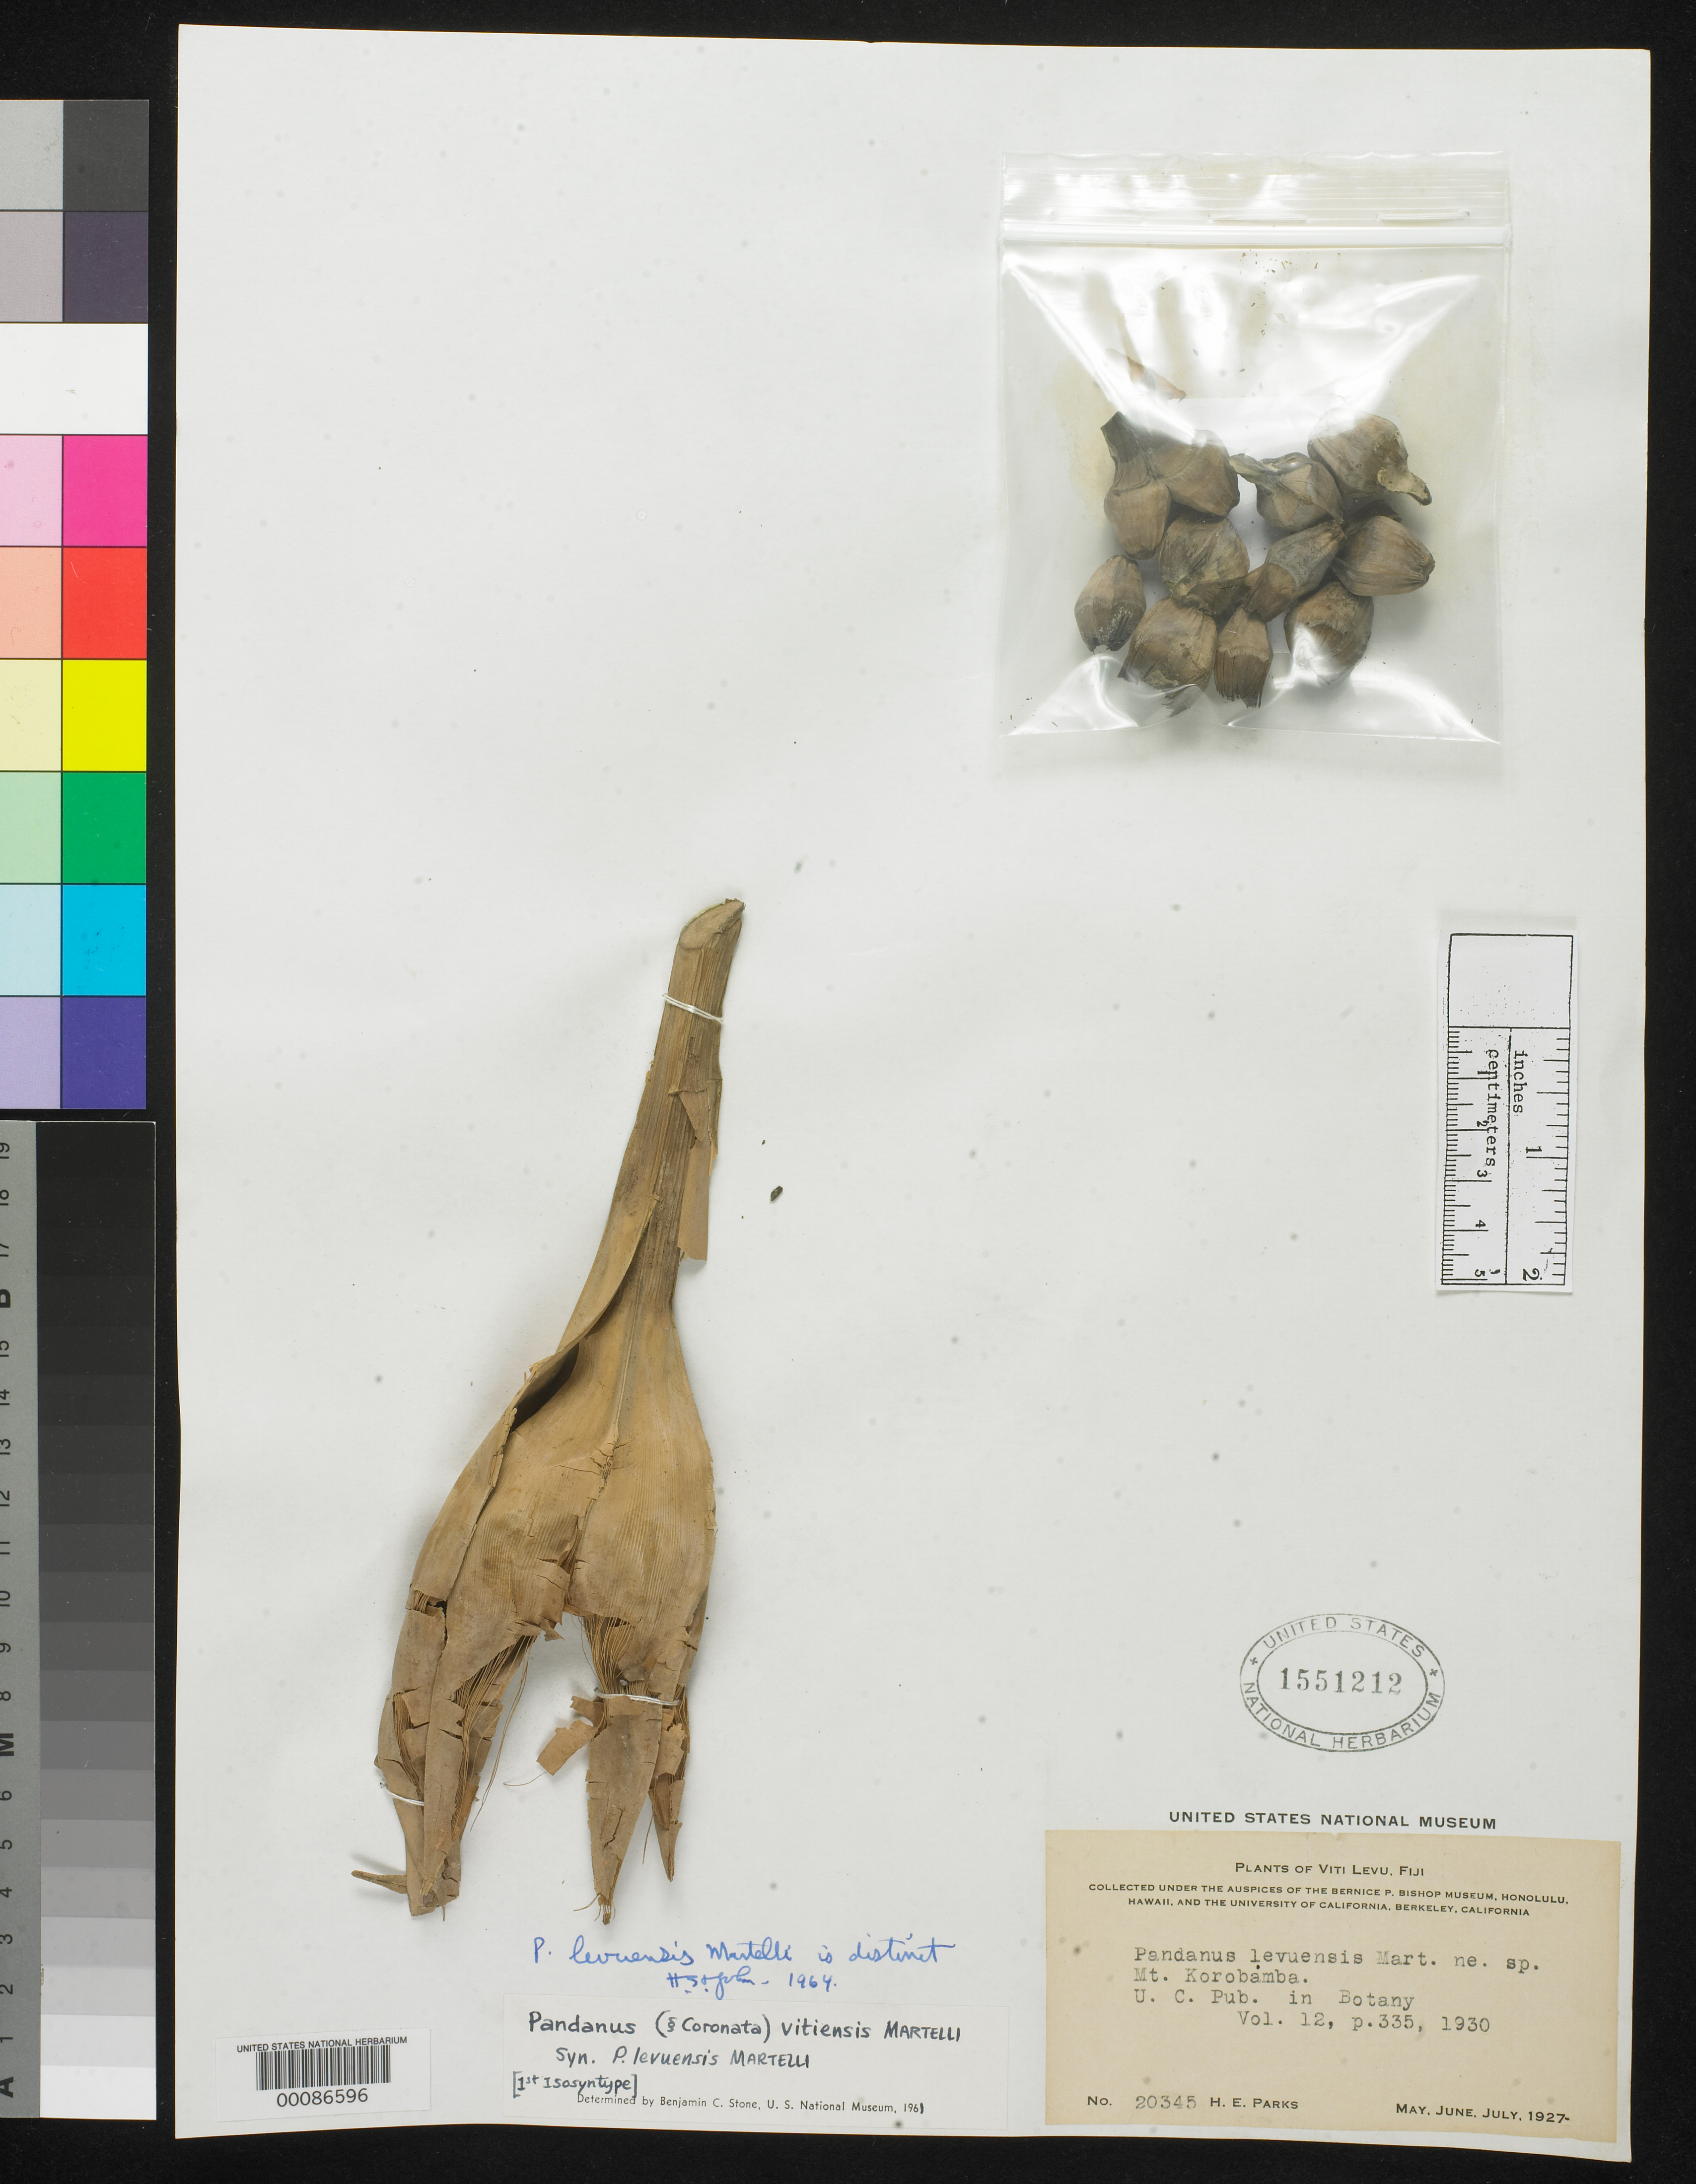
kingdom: Plantae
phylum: Tracheophyta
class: Liliopsida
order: Pandanales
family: Pandanaceae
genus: Pandanus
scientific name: Pandanus levuensis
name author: Martelli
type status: Isosyntype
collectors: H. E. Parks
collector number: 20345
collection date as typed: May 1927 to -- Jul 1927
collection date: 1927-05/1927-07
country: Fiji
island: Viti Levu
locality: Mt. Korobamba. [Viti Levu Group]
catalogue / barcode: US 1551212